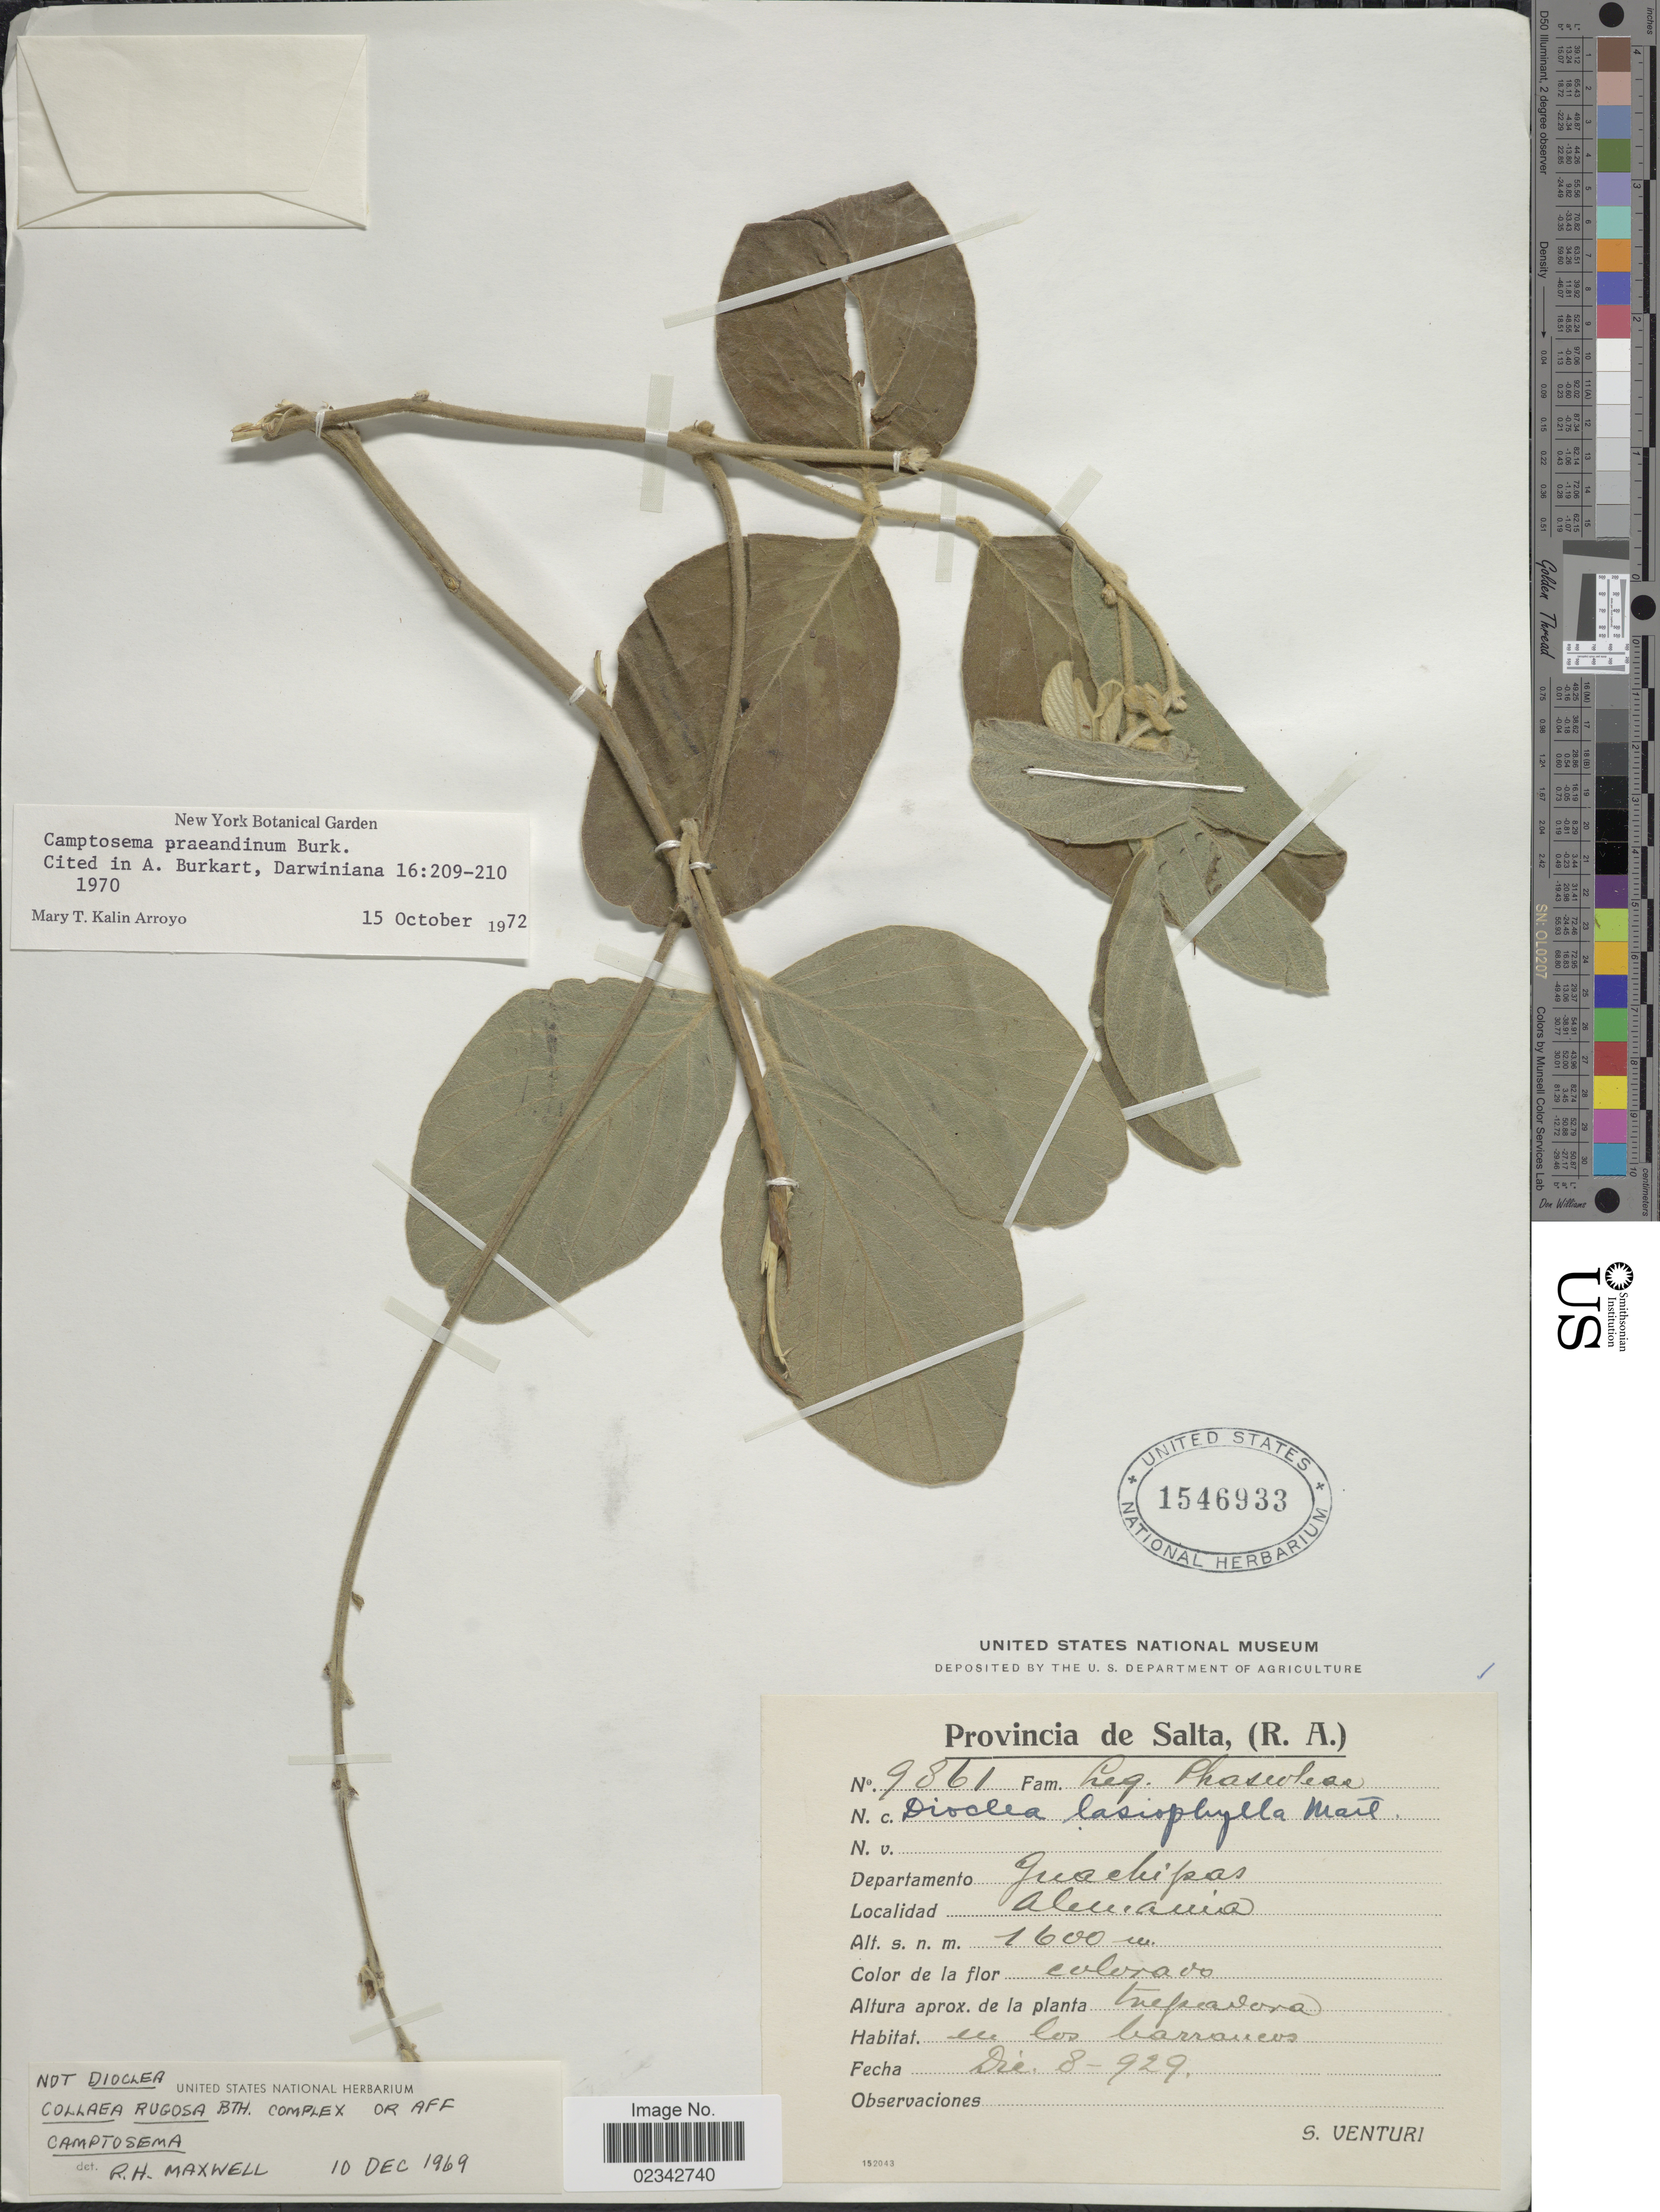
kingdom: Plantae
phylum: Tracheophyta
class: Magnoliopsida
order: Fabales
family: Fabaceae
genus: Cerradicola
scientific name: Cerradicola praeandina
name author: (Burkart) L.P. Queiroz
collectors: S. Venturi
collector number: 9861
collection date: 1929-12-08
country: Argentina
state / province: Salta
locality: Departamento Guachipas, Alemania.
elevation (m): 1600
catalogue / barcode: US 1546933